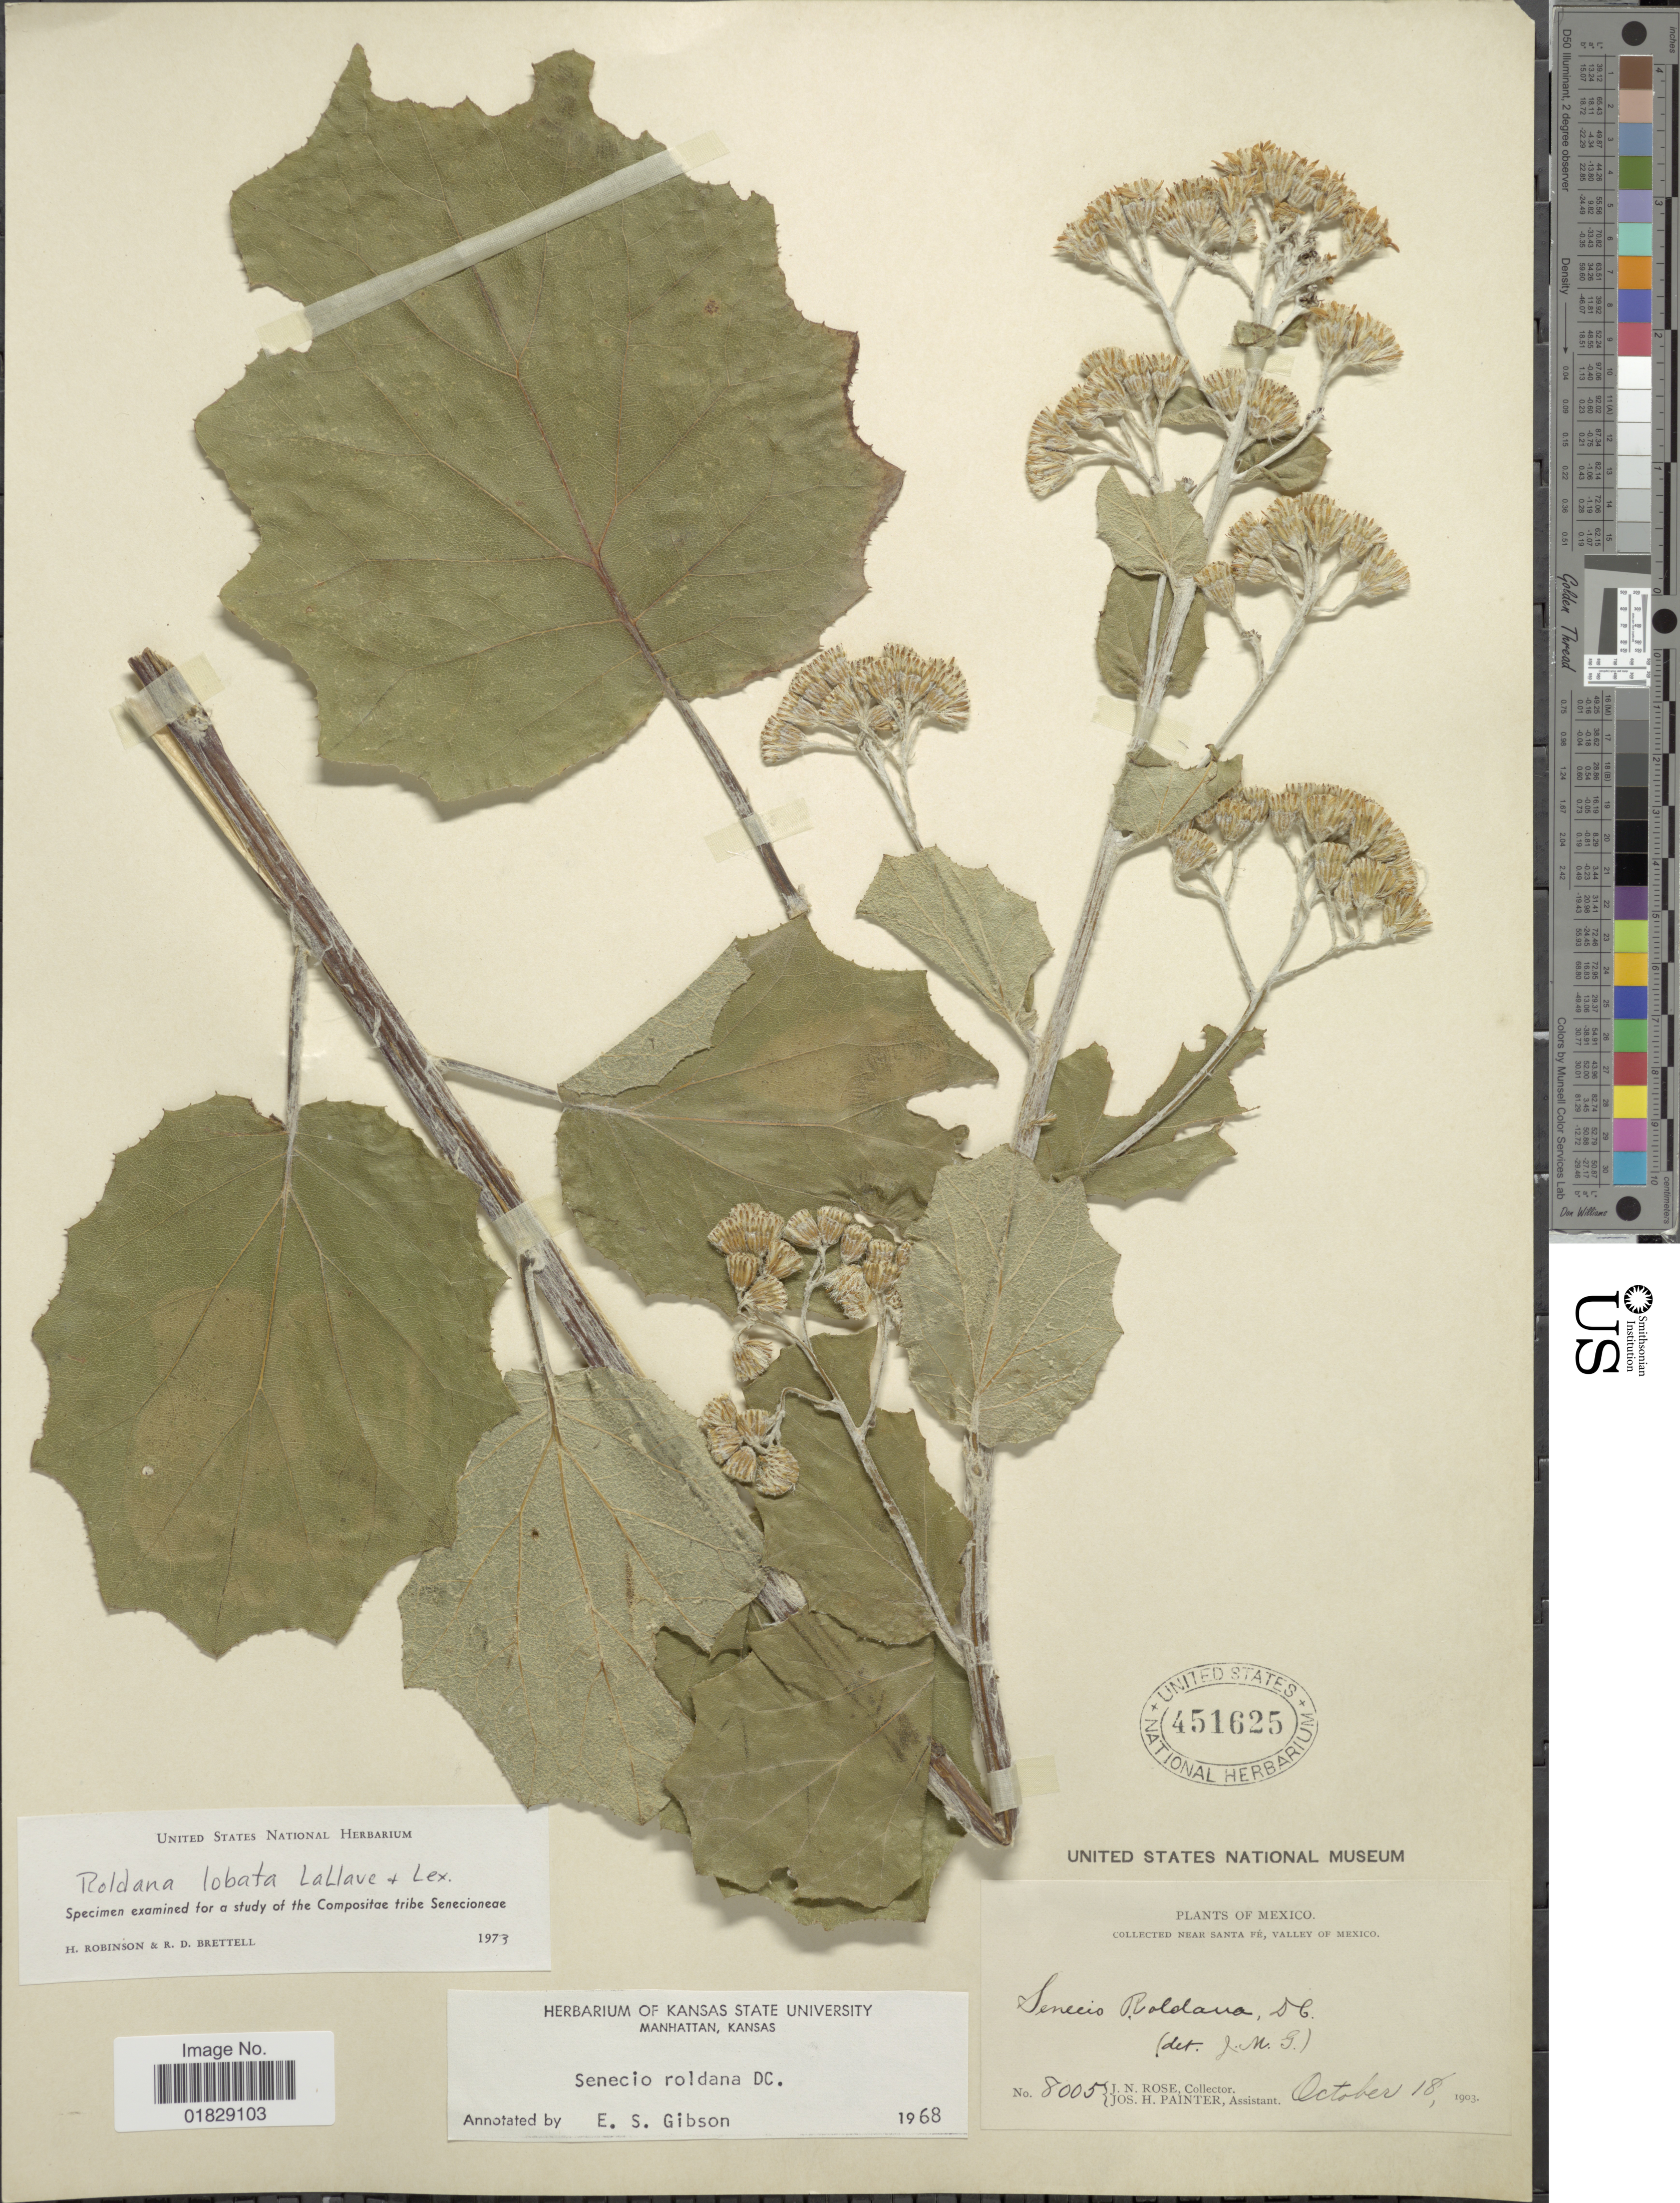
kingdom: Plantae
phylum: Tracheophyta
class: Magnoliopsida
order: Asterales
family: Asteraceae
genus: Roldana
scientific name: Roldana lobata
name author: La Llave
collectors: J. N. Rose & J. H. Painter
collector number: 8005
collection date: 1903-10-18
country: Mexico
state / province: México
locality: Near Santa Fé, Valley of Mexico.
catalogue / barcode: US 451625